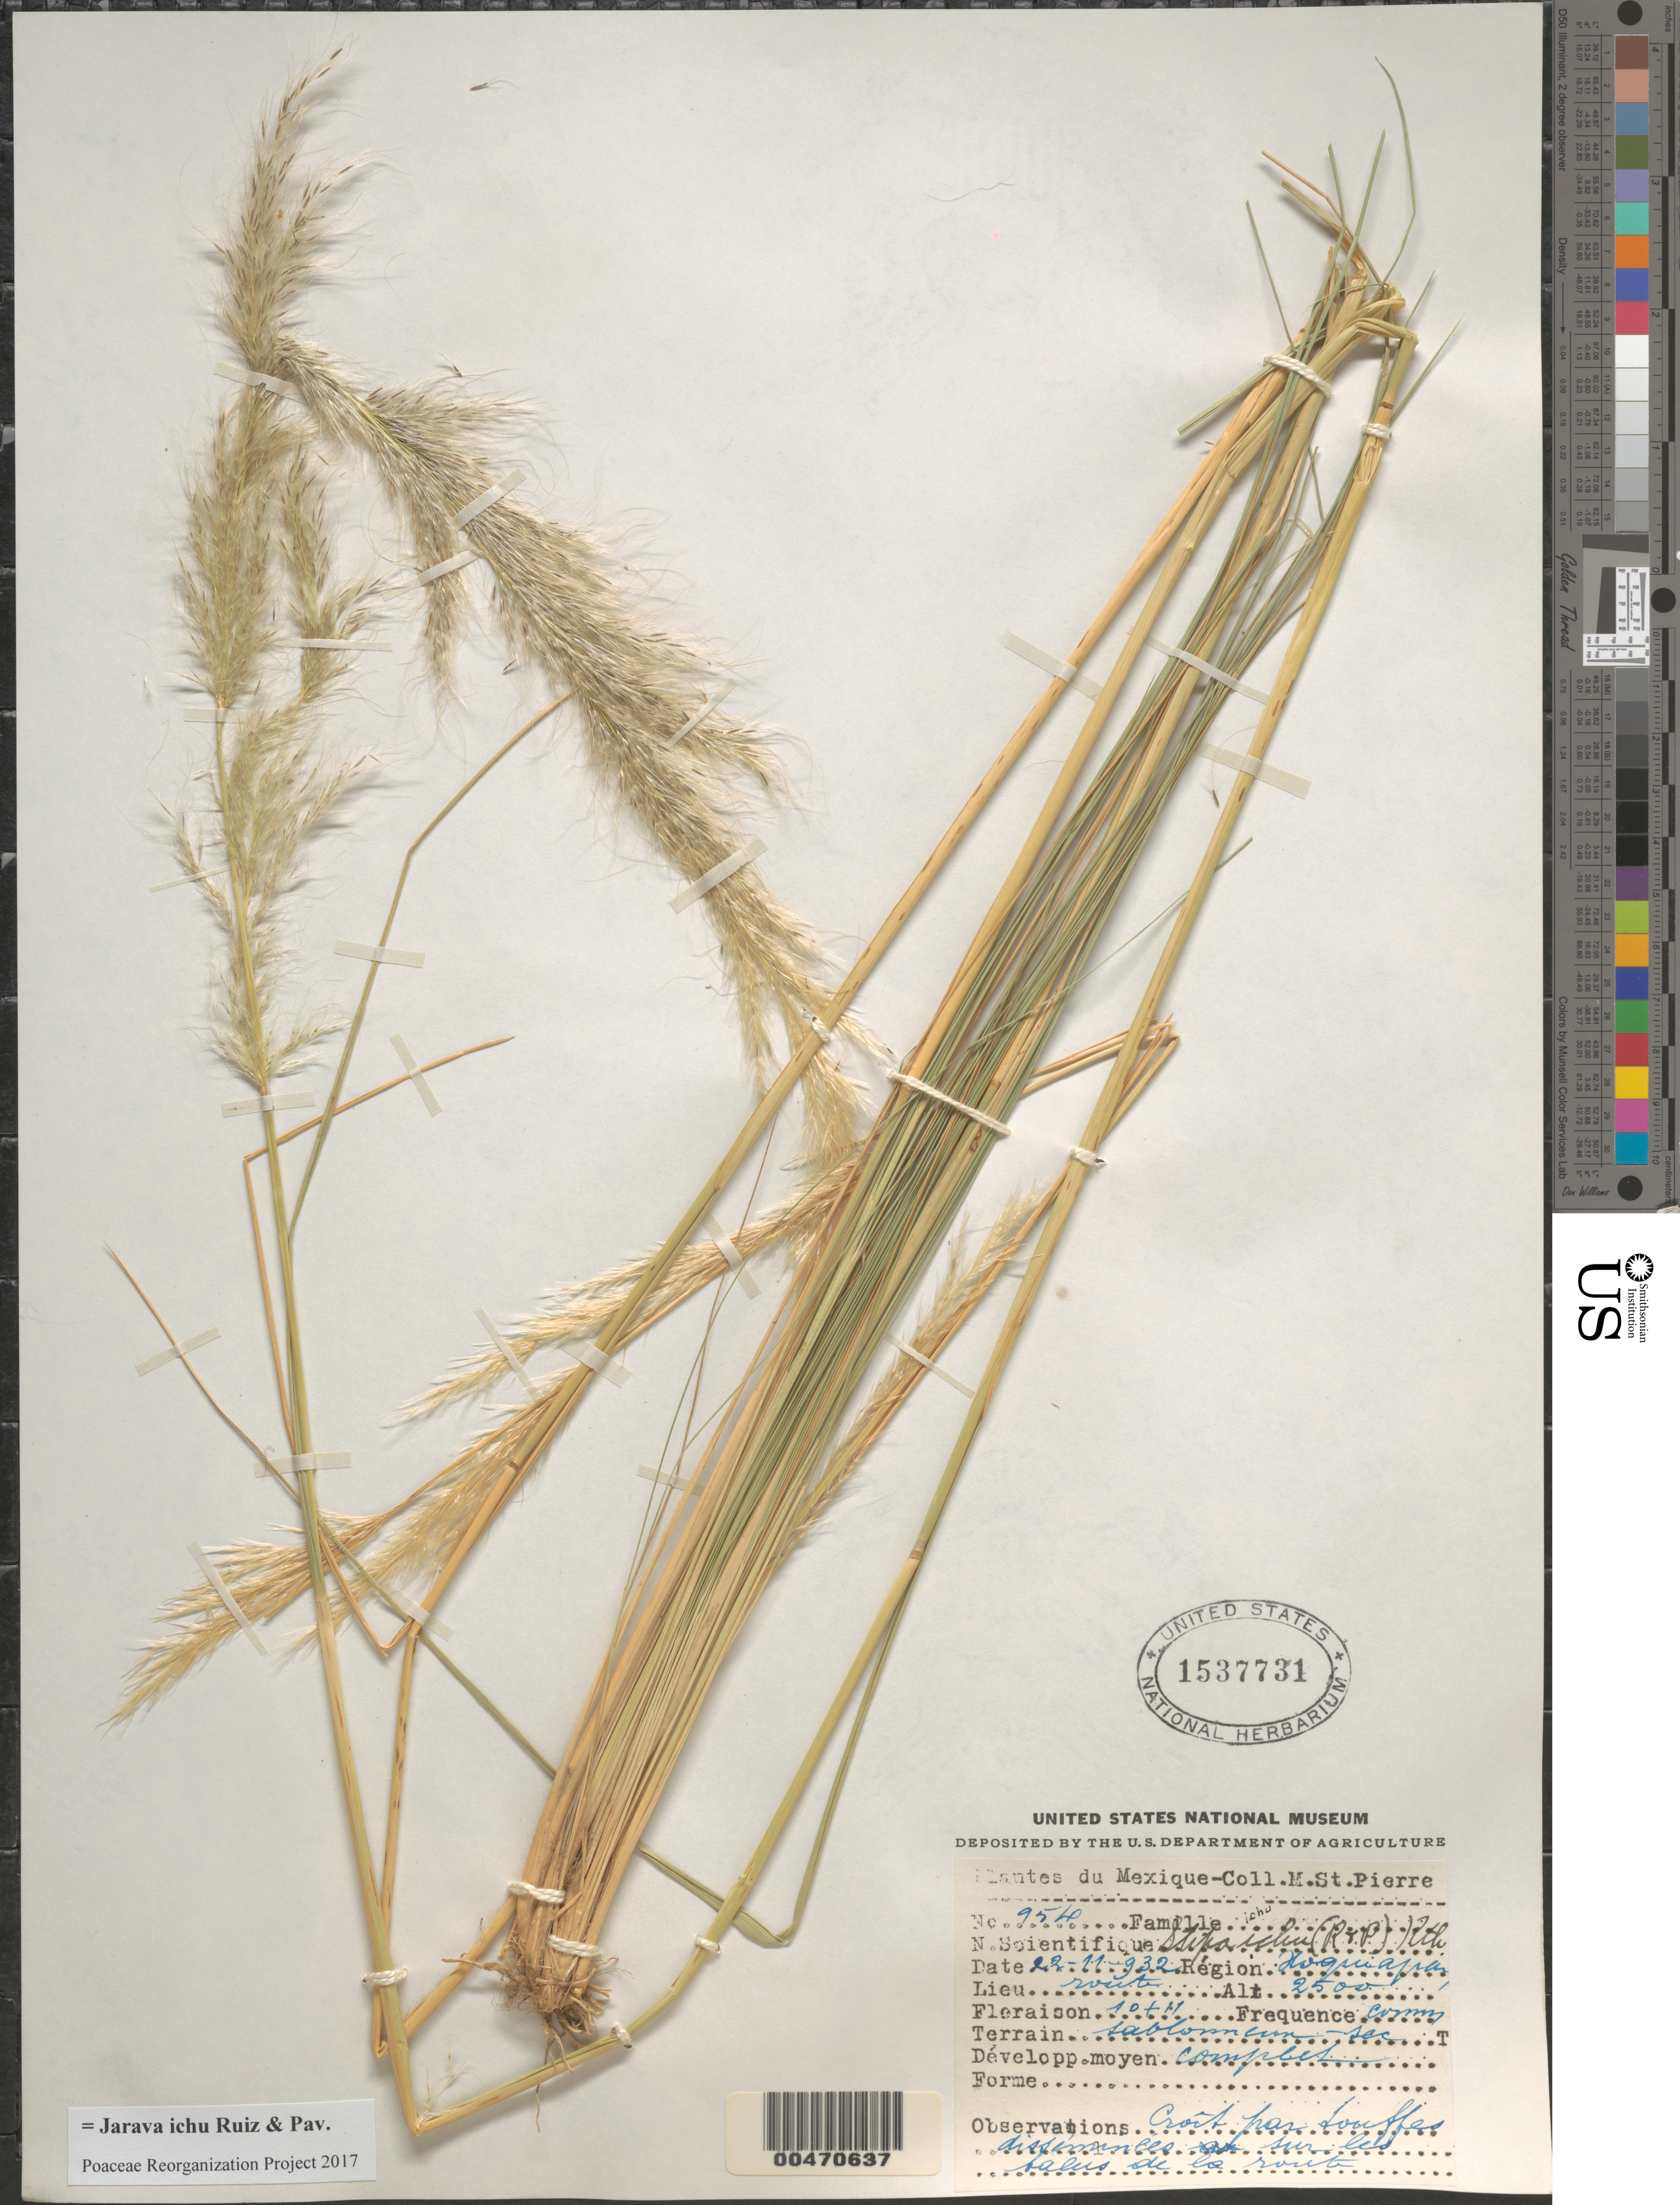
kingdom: Plantae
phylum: Tracheophyta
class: Liliopsida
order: Poales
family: Poaceae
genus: Jarava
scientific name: Jarava ichu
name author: Ruiz & Pav.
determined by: Poaceae Reorganization Project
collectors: M. Saint-Pierre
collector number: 954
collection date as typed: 22 Nov 1932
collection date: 1932-11-22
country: Mexico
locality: Xoquiapa, route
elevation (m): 762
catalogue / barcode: US 1537731